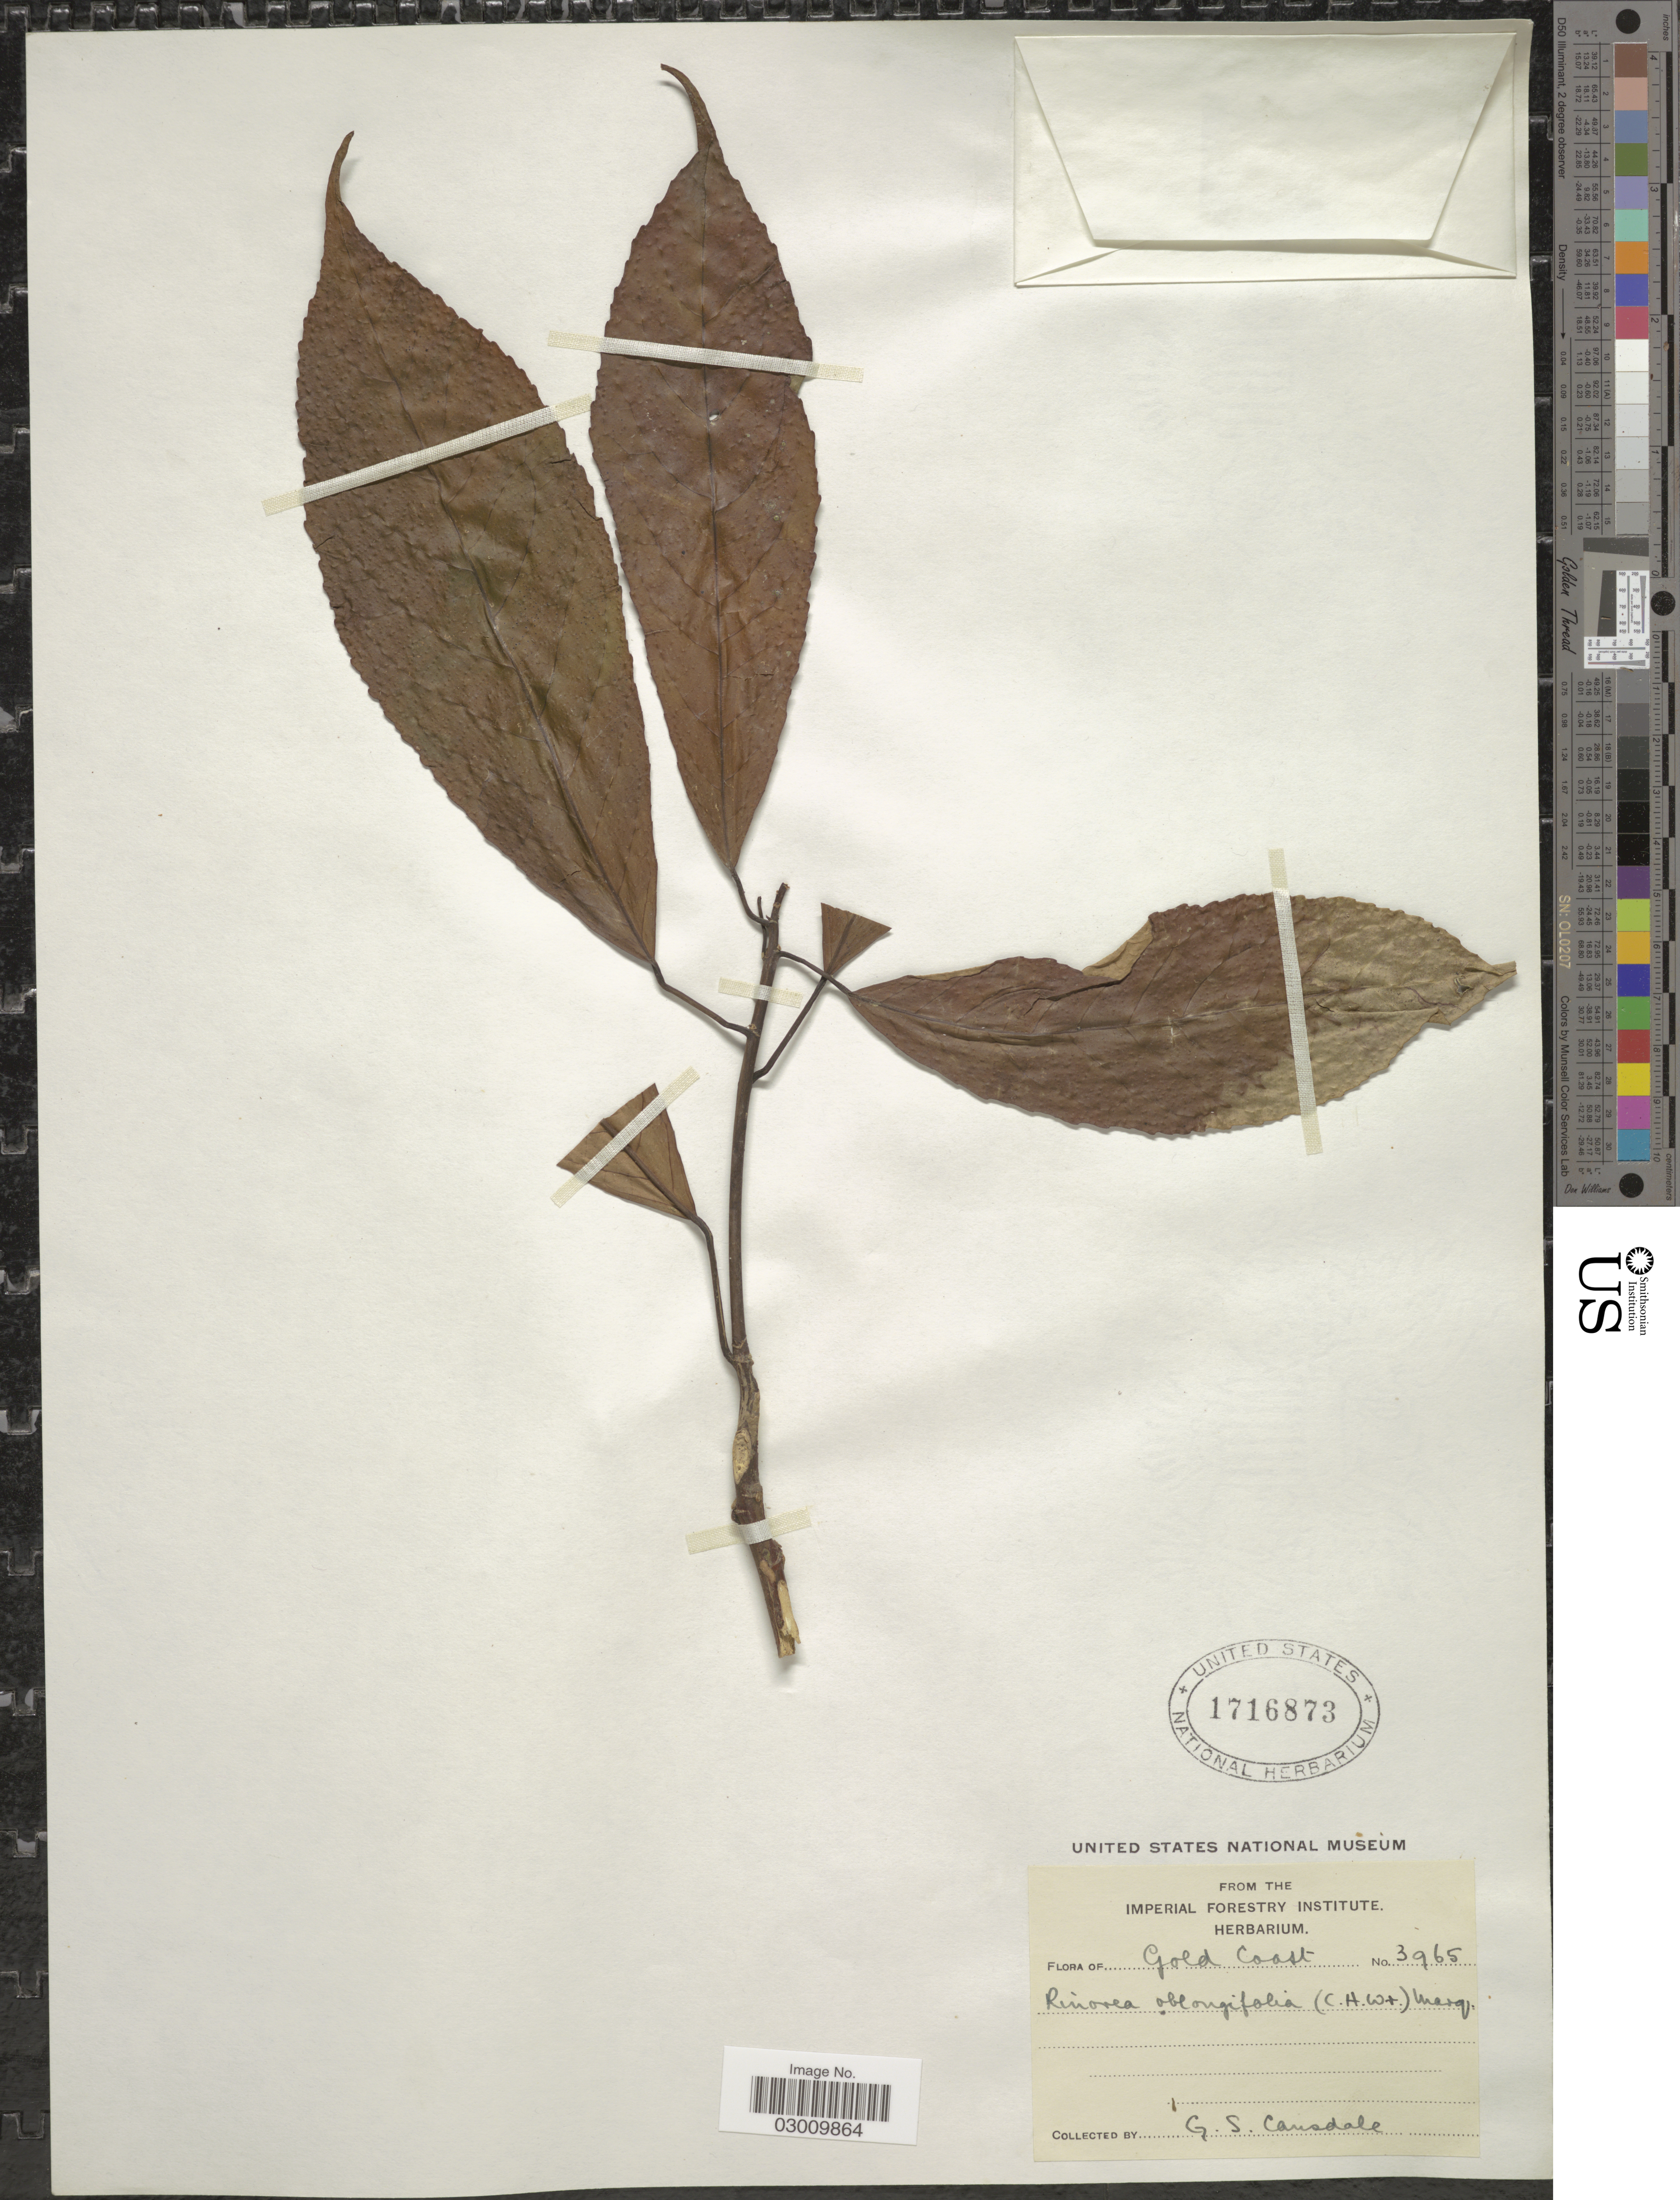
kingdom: Plantae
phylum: Tracheophyta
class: Magnoliopsida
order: Malpighiales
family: Violaceae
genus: Rinorea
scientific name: Rinorea oblongifolia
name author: (C.H. Wright) C. Marquand ex Chipp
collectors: G. Cansdale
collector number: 3965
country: Ghana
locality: Gold Coast.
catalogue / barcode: US 1716873